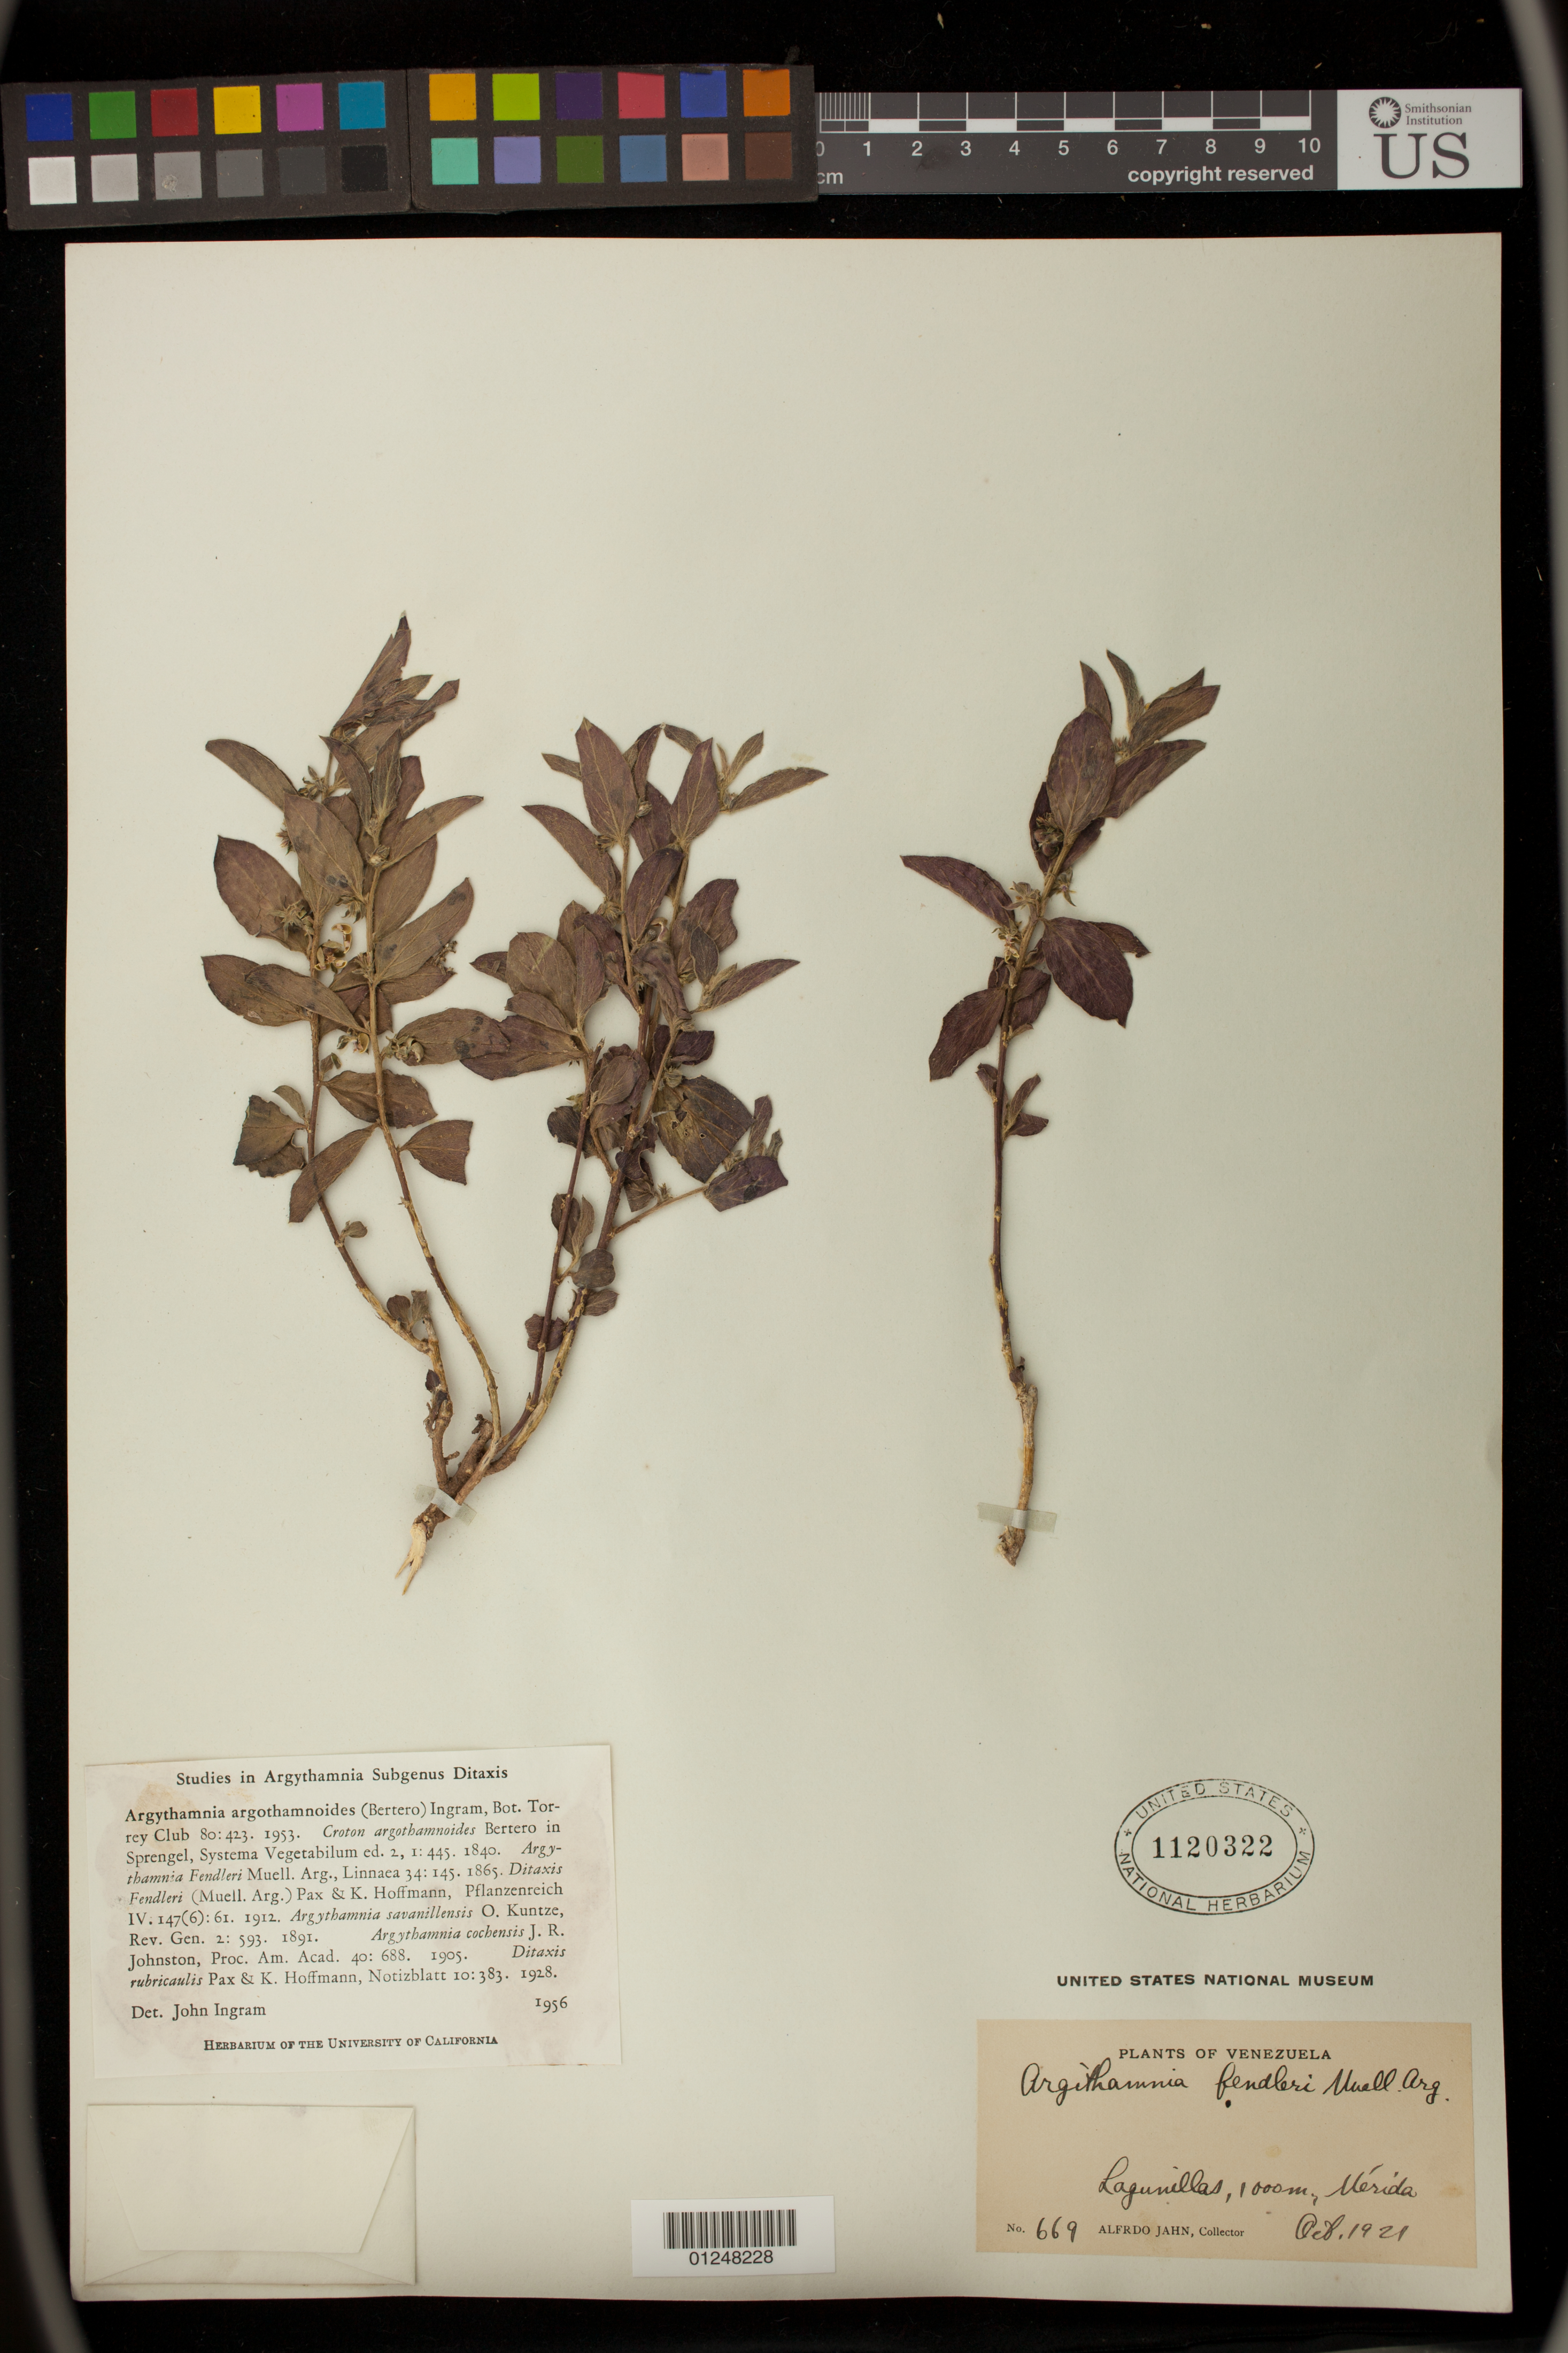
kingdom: Plantae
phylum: Tracheophyta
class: Magnoliopsida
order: Malpighiales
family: Euphorbiaceae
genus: Argythamnia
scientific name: Argythamnia argothamnoides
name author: (Bertero & Spreng.) J.W. Ingram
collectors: A. Jahn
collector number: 669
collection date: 1921-10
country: Venezuela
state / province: Mérida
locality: Lagunillas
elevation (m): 1000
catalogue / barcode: US 1120322